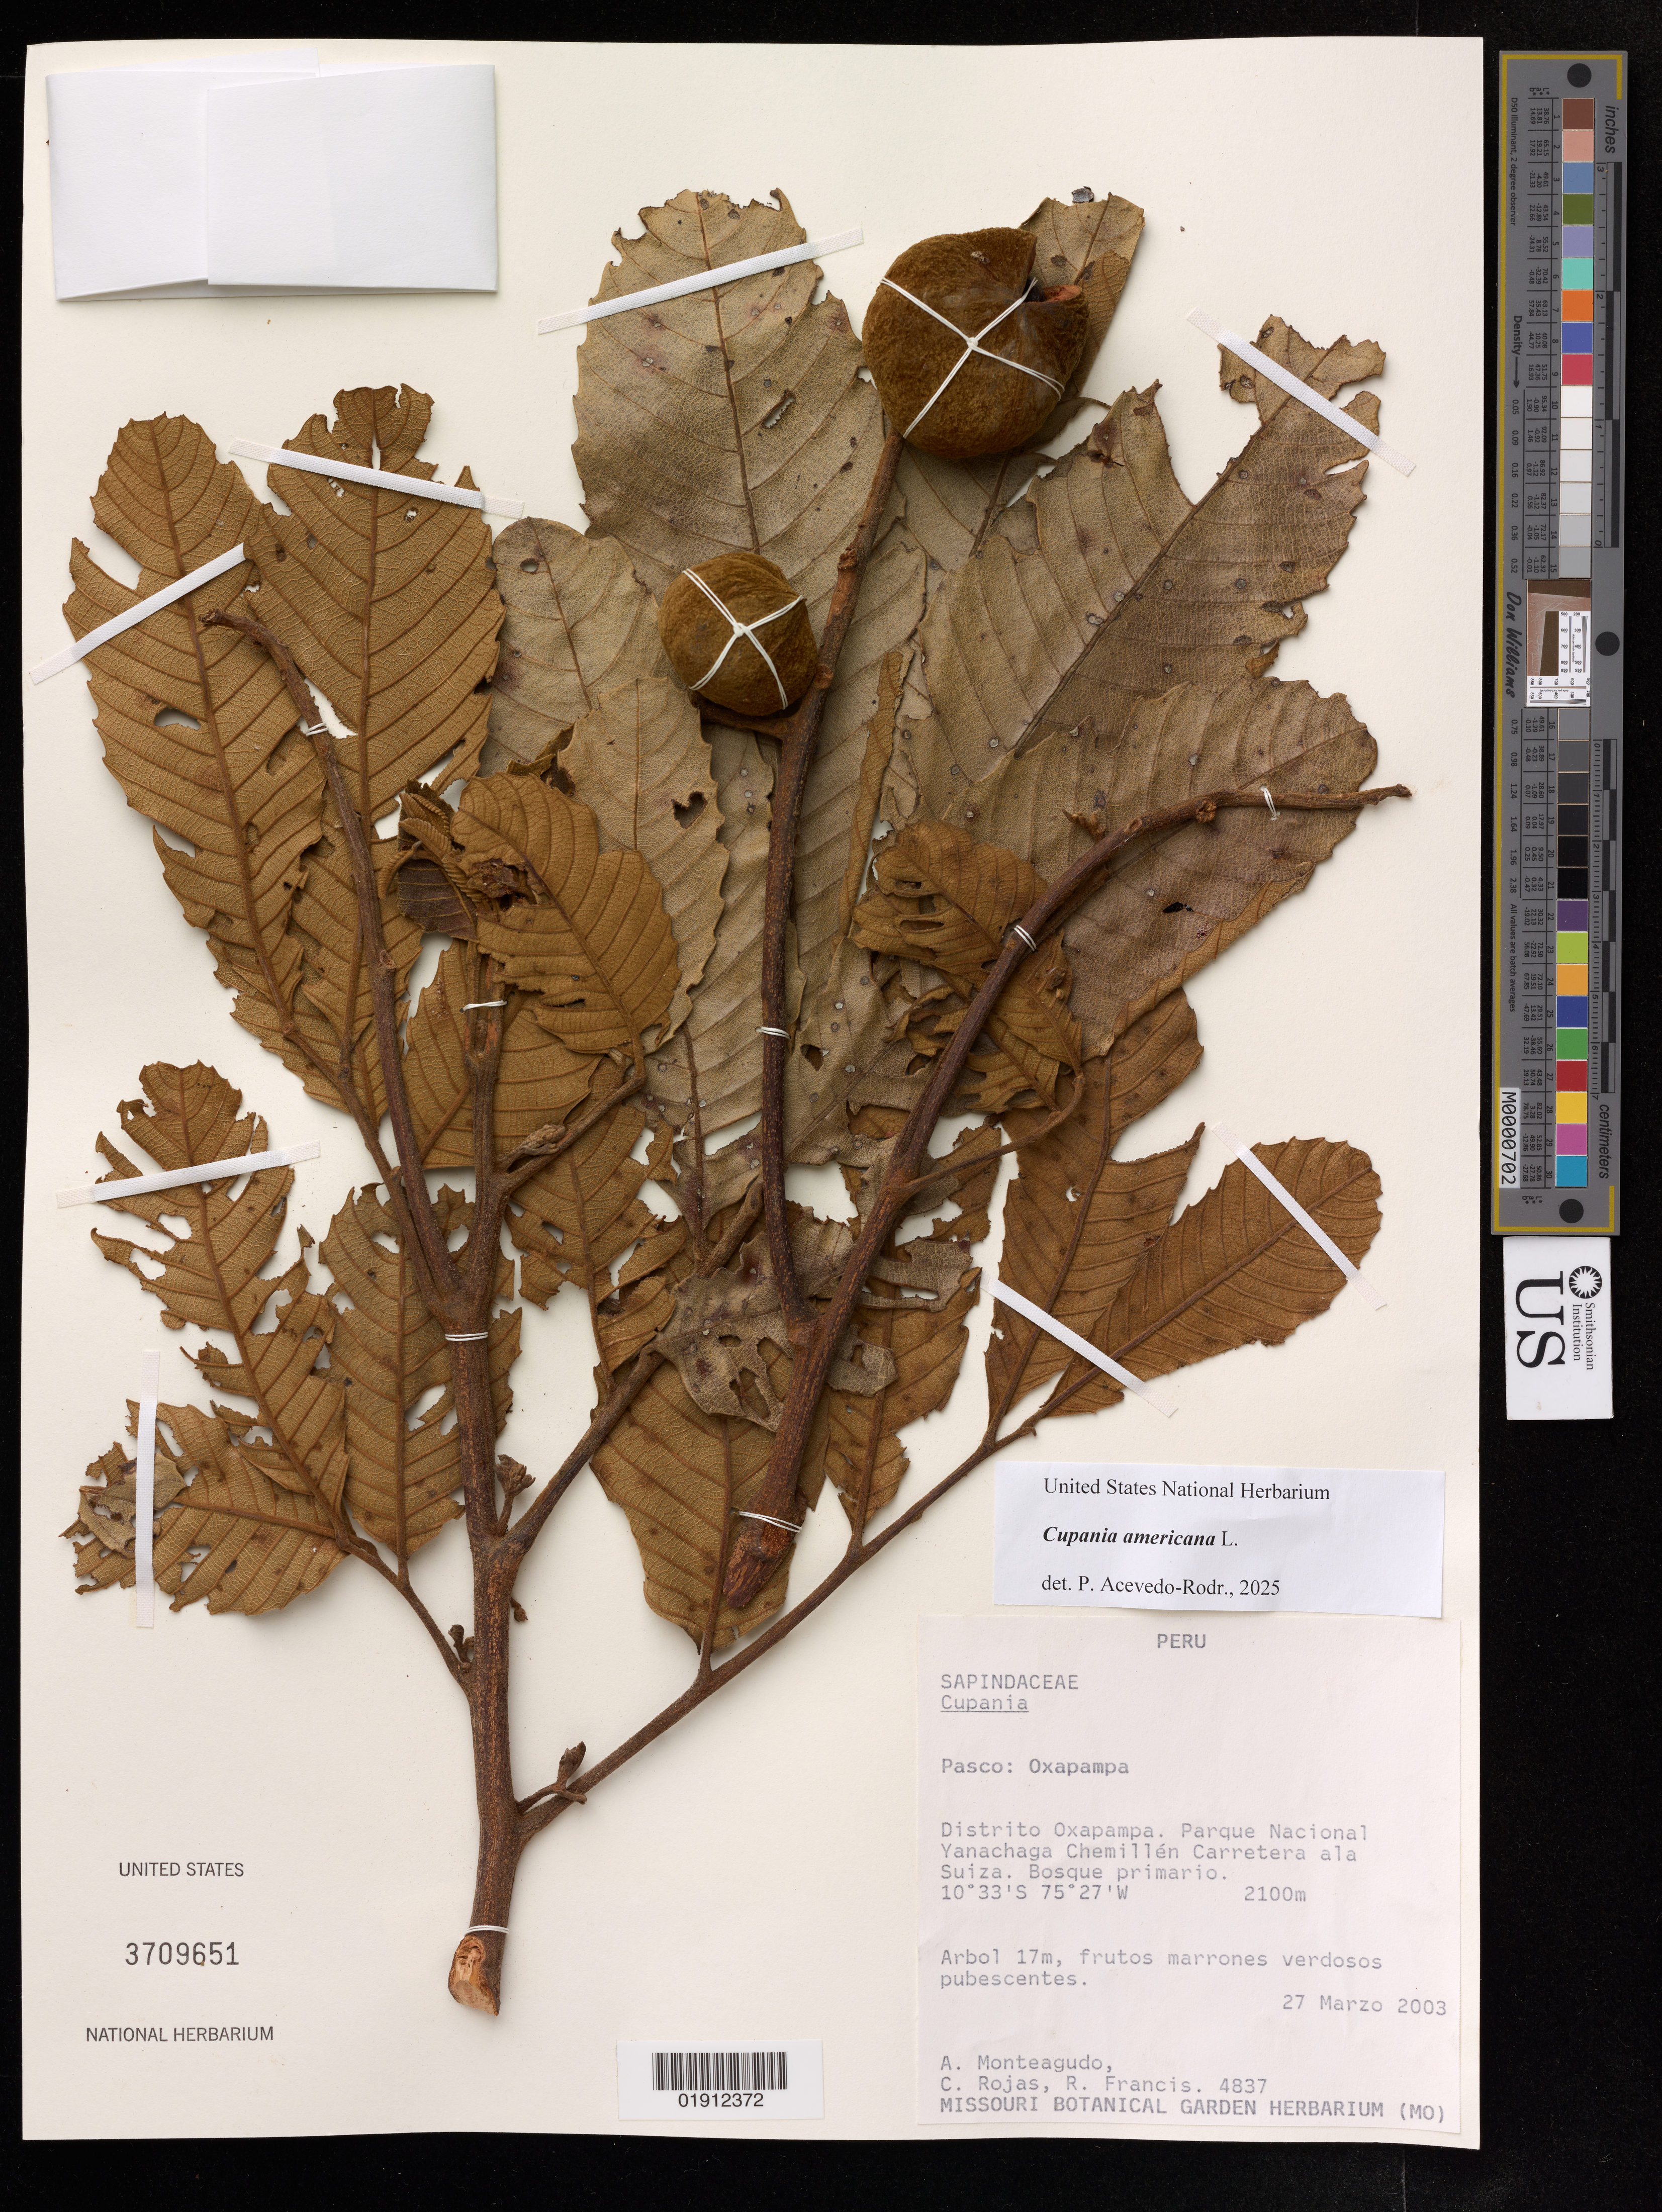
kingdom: Plantae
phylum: Tracheophyta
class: Magnoliopsida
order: Sapindales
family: Sapindaceae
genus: Cupania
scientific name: Cupania americana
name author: L.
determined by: Acevedo-Rodriguez, P., (US), Smithsonian Institution - National Museum of Natural History (UNITED STATES)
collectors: A. Monteagudo, C. Rojas & R. Francis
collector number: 4837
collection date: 2003-03-27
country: Peru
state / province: Pasco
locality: Oxapampa, Distrito Oxapampa. Parque Nacional Yanachaga Chemillén,carretera a la Suiza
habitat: Bosque primario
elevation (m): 2100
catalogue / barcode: US 3709651